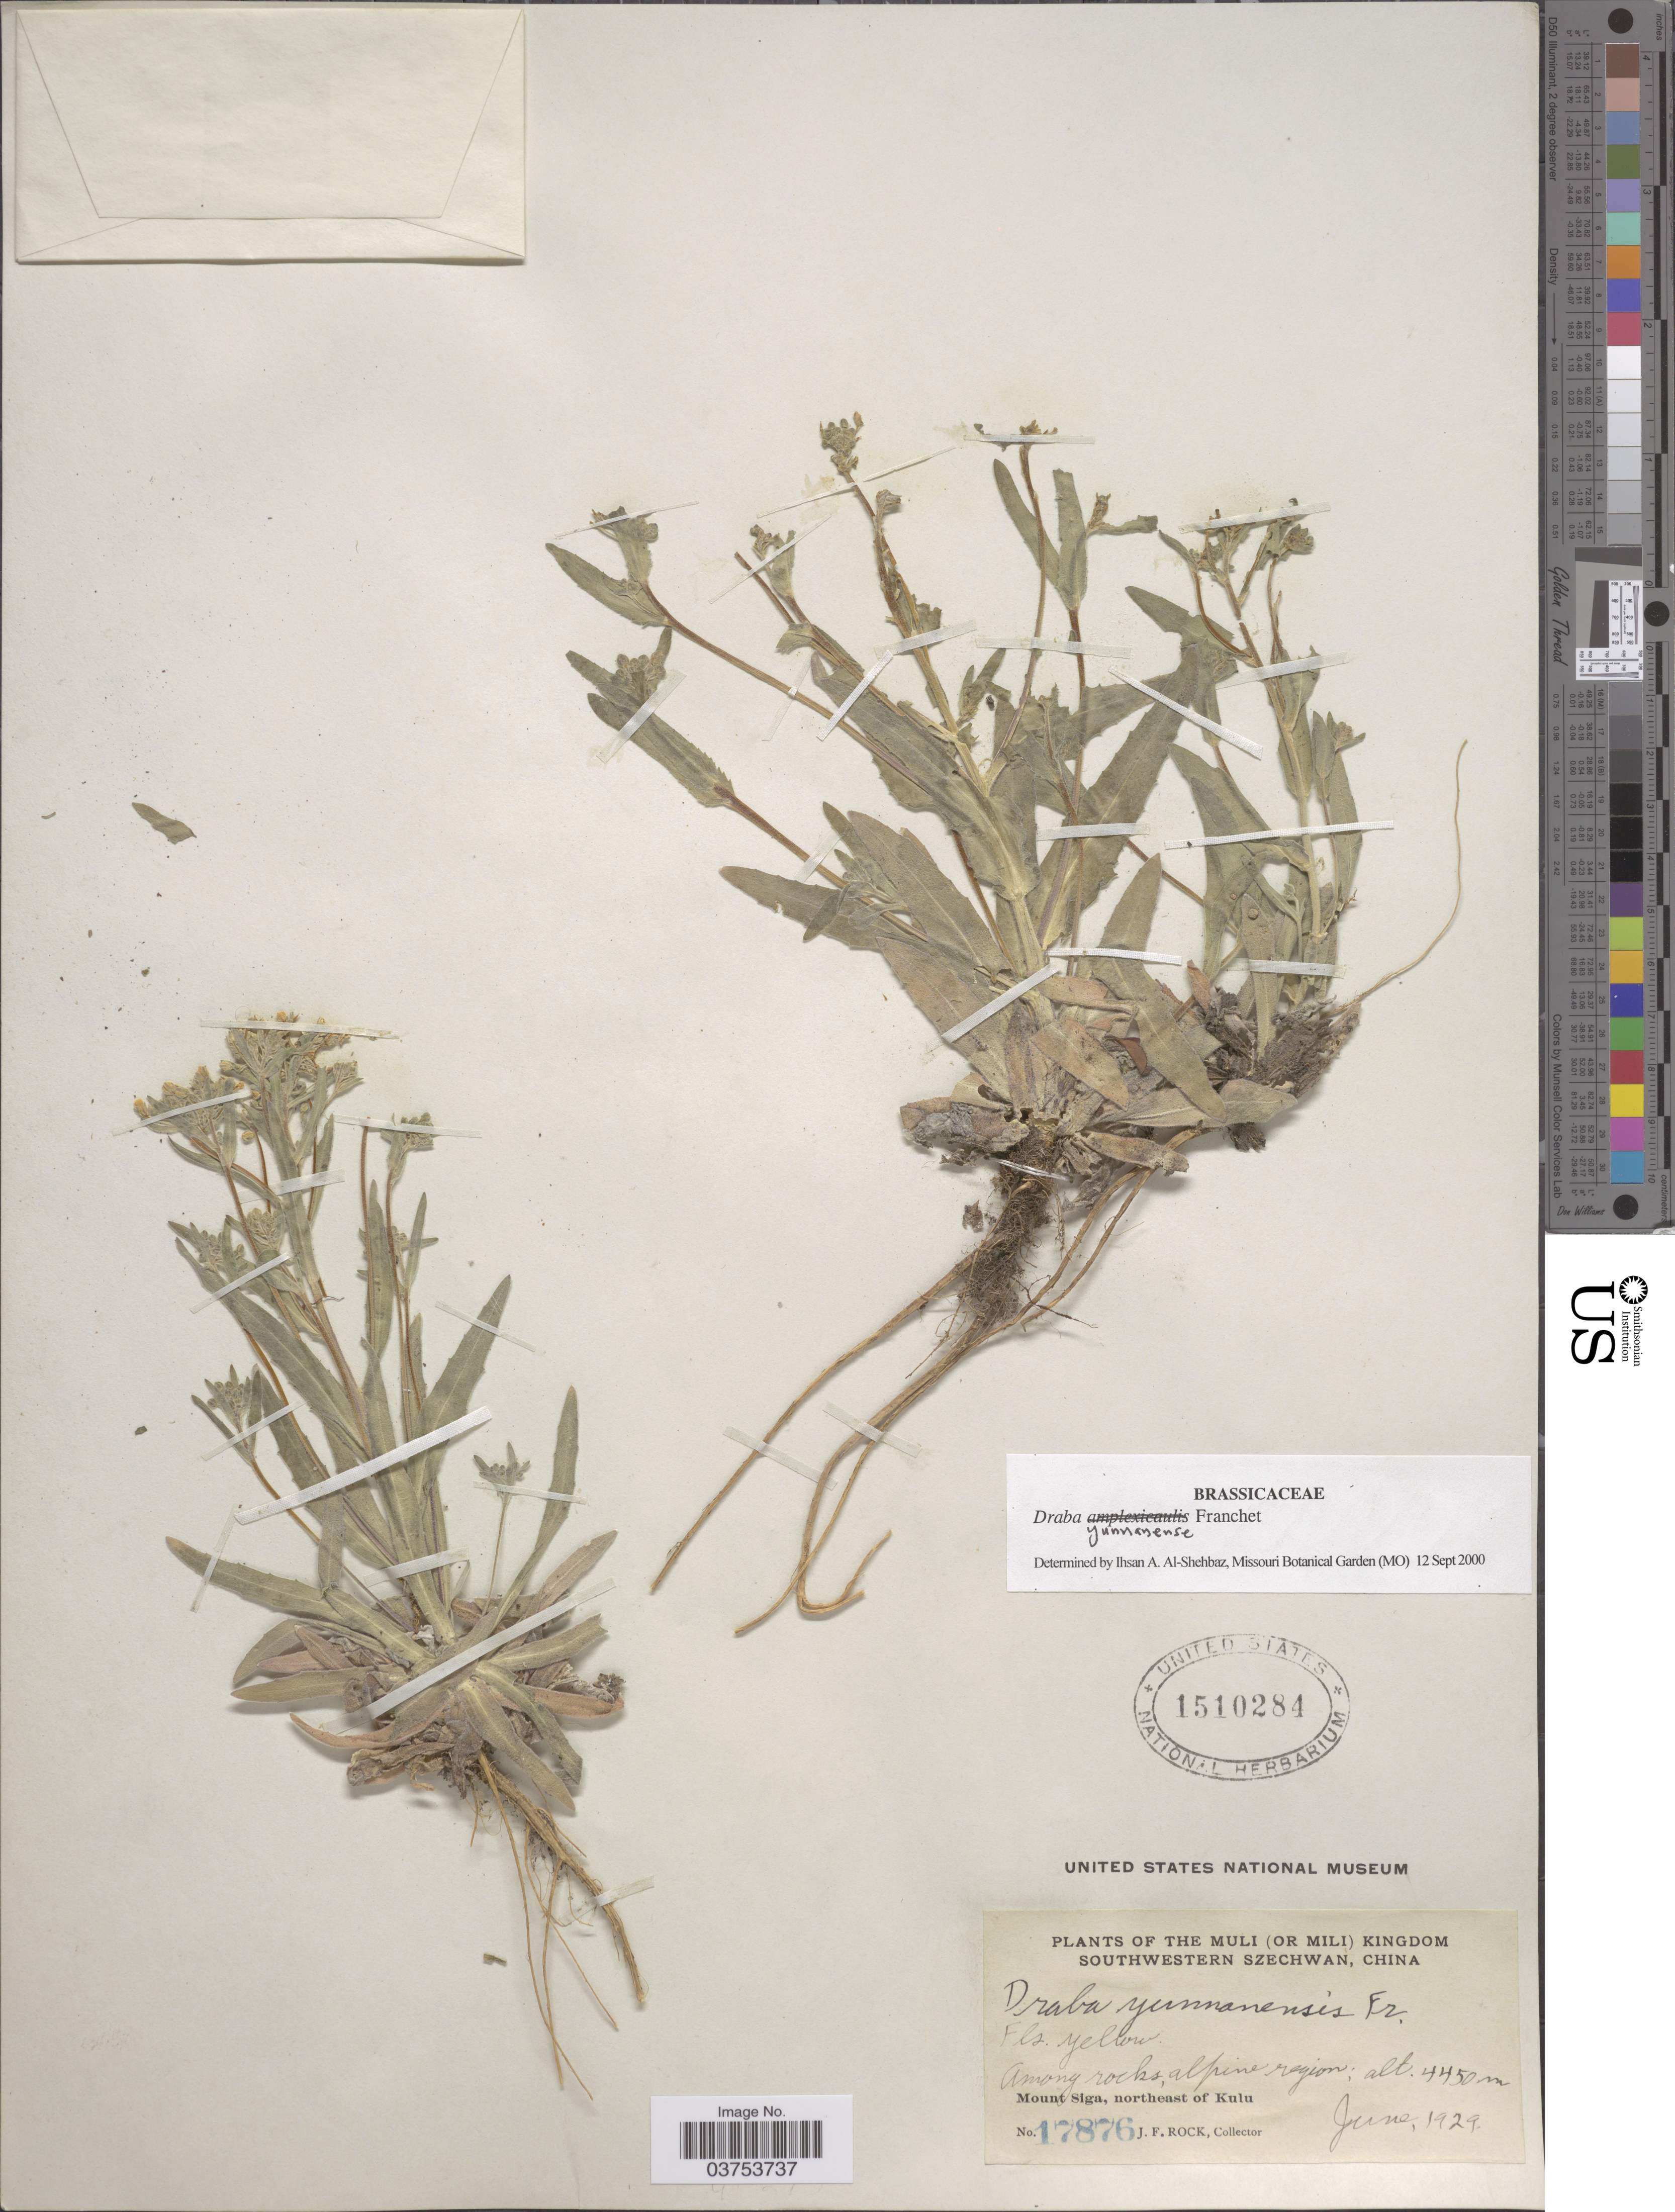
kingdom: Plantae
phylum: Tracheophyta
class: Magnoliopsida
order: Brassicales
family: Brassicaceae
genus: Draba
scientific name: Draba yunnanensis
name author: Franch.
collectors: J. Rock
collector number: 17876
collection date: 1929-06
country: China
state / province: Sichuan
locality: The Muli (or Mili) Kingdom, Southwestern Szechwan. Among rocks, alpine region. Mount Siga, northeast of Kulu.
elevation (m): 4450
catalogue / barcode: US 1510284